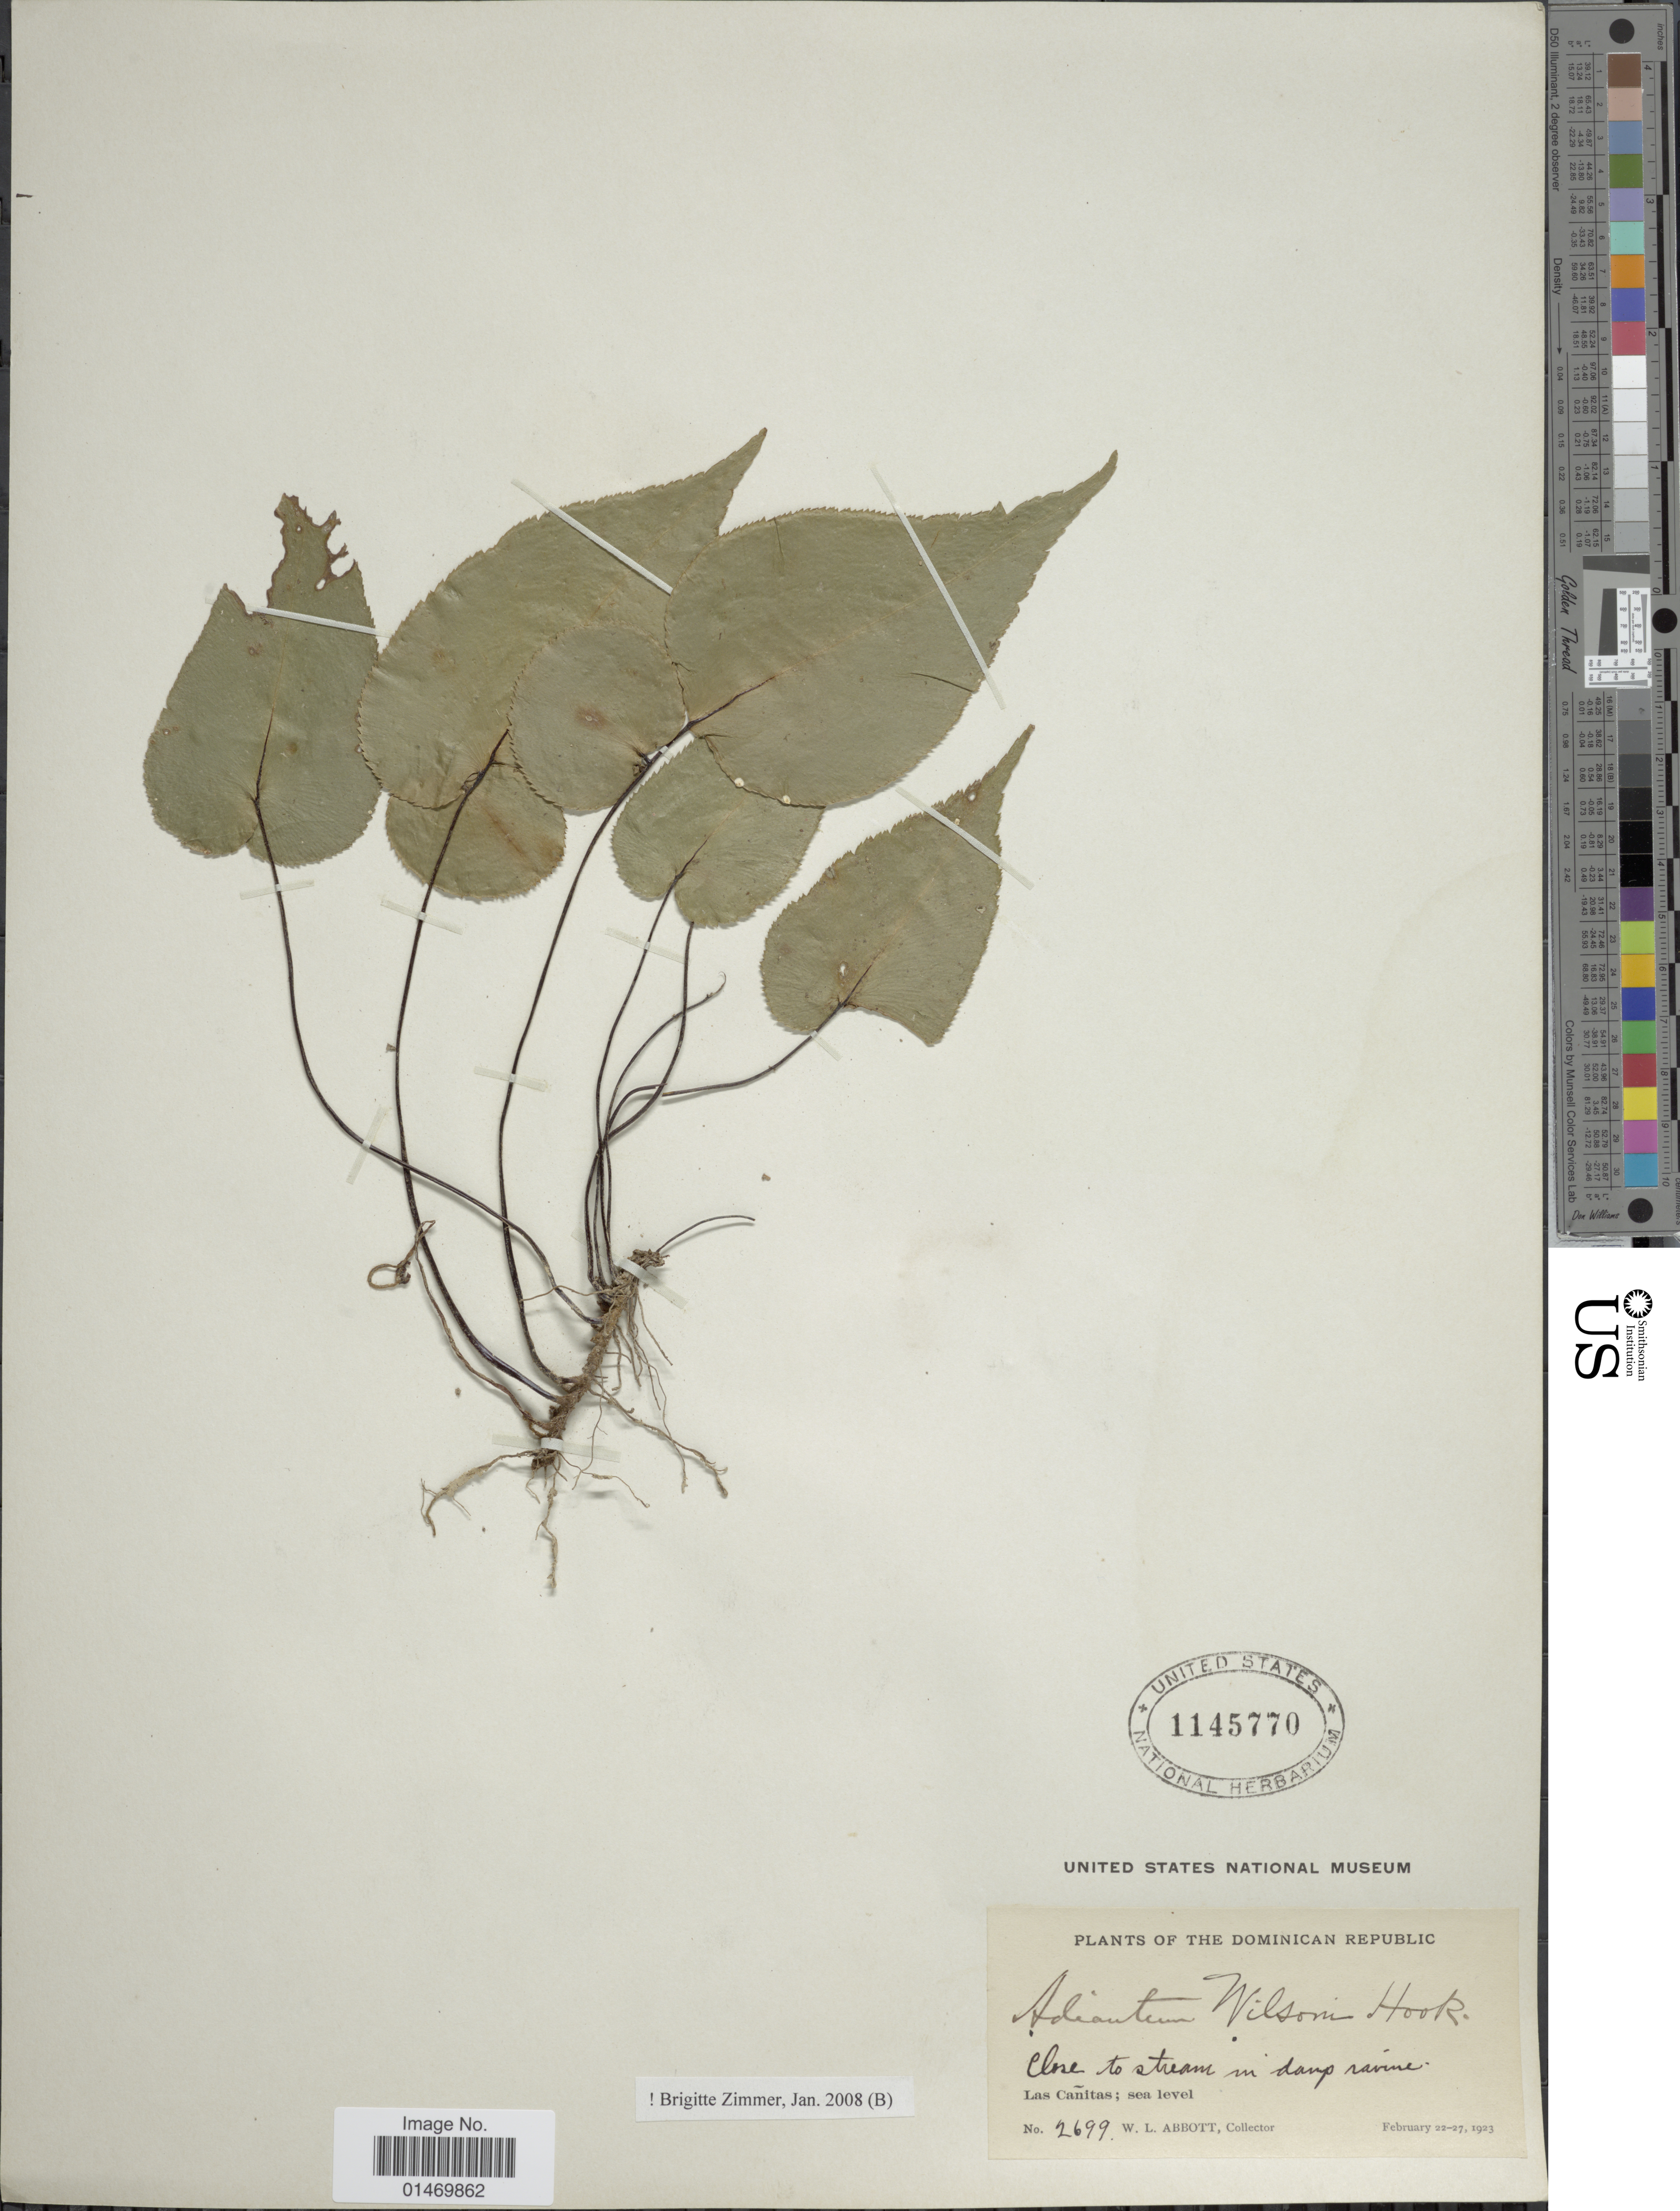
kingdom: Plantae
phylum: Tracheophyta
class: Polypodiopsida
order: Polypodiales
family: Pteridaceae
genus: Adiantum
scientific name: Adiantum wilsonii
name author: Hook.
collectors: W. L. Abbott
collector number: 2699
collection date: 1923-02-22/1923-02-27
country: Dominican Republic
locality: Dominican Republic, Las Canitas. Close to stream in damp ravine.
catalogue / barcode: US 1145770